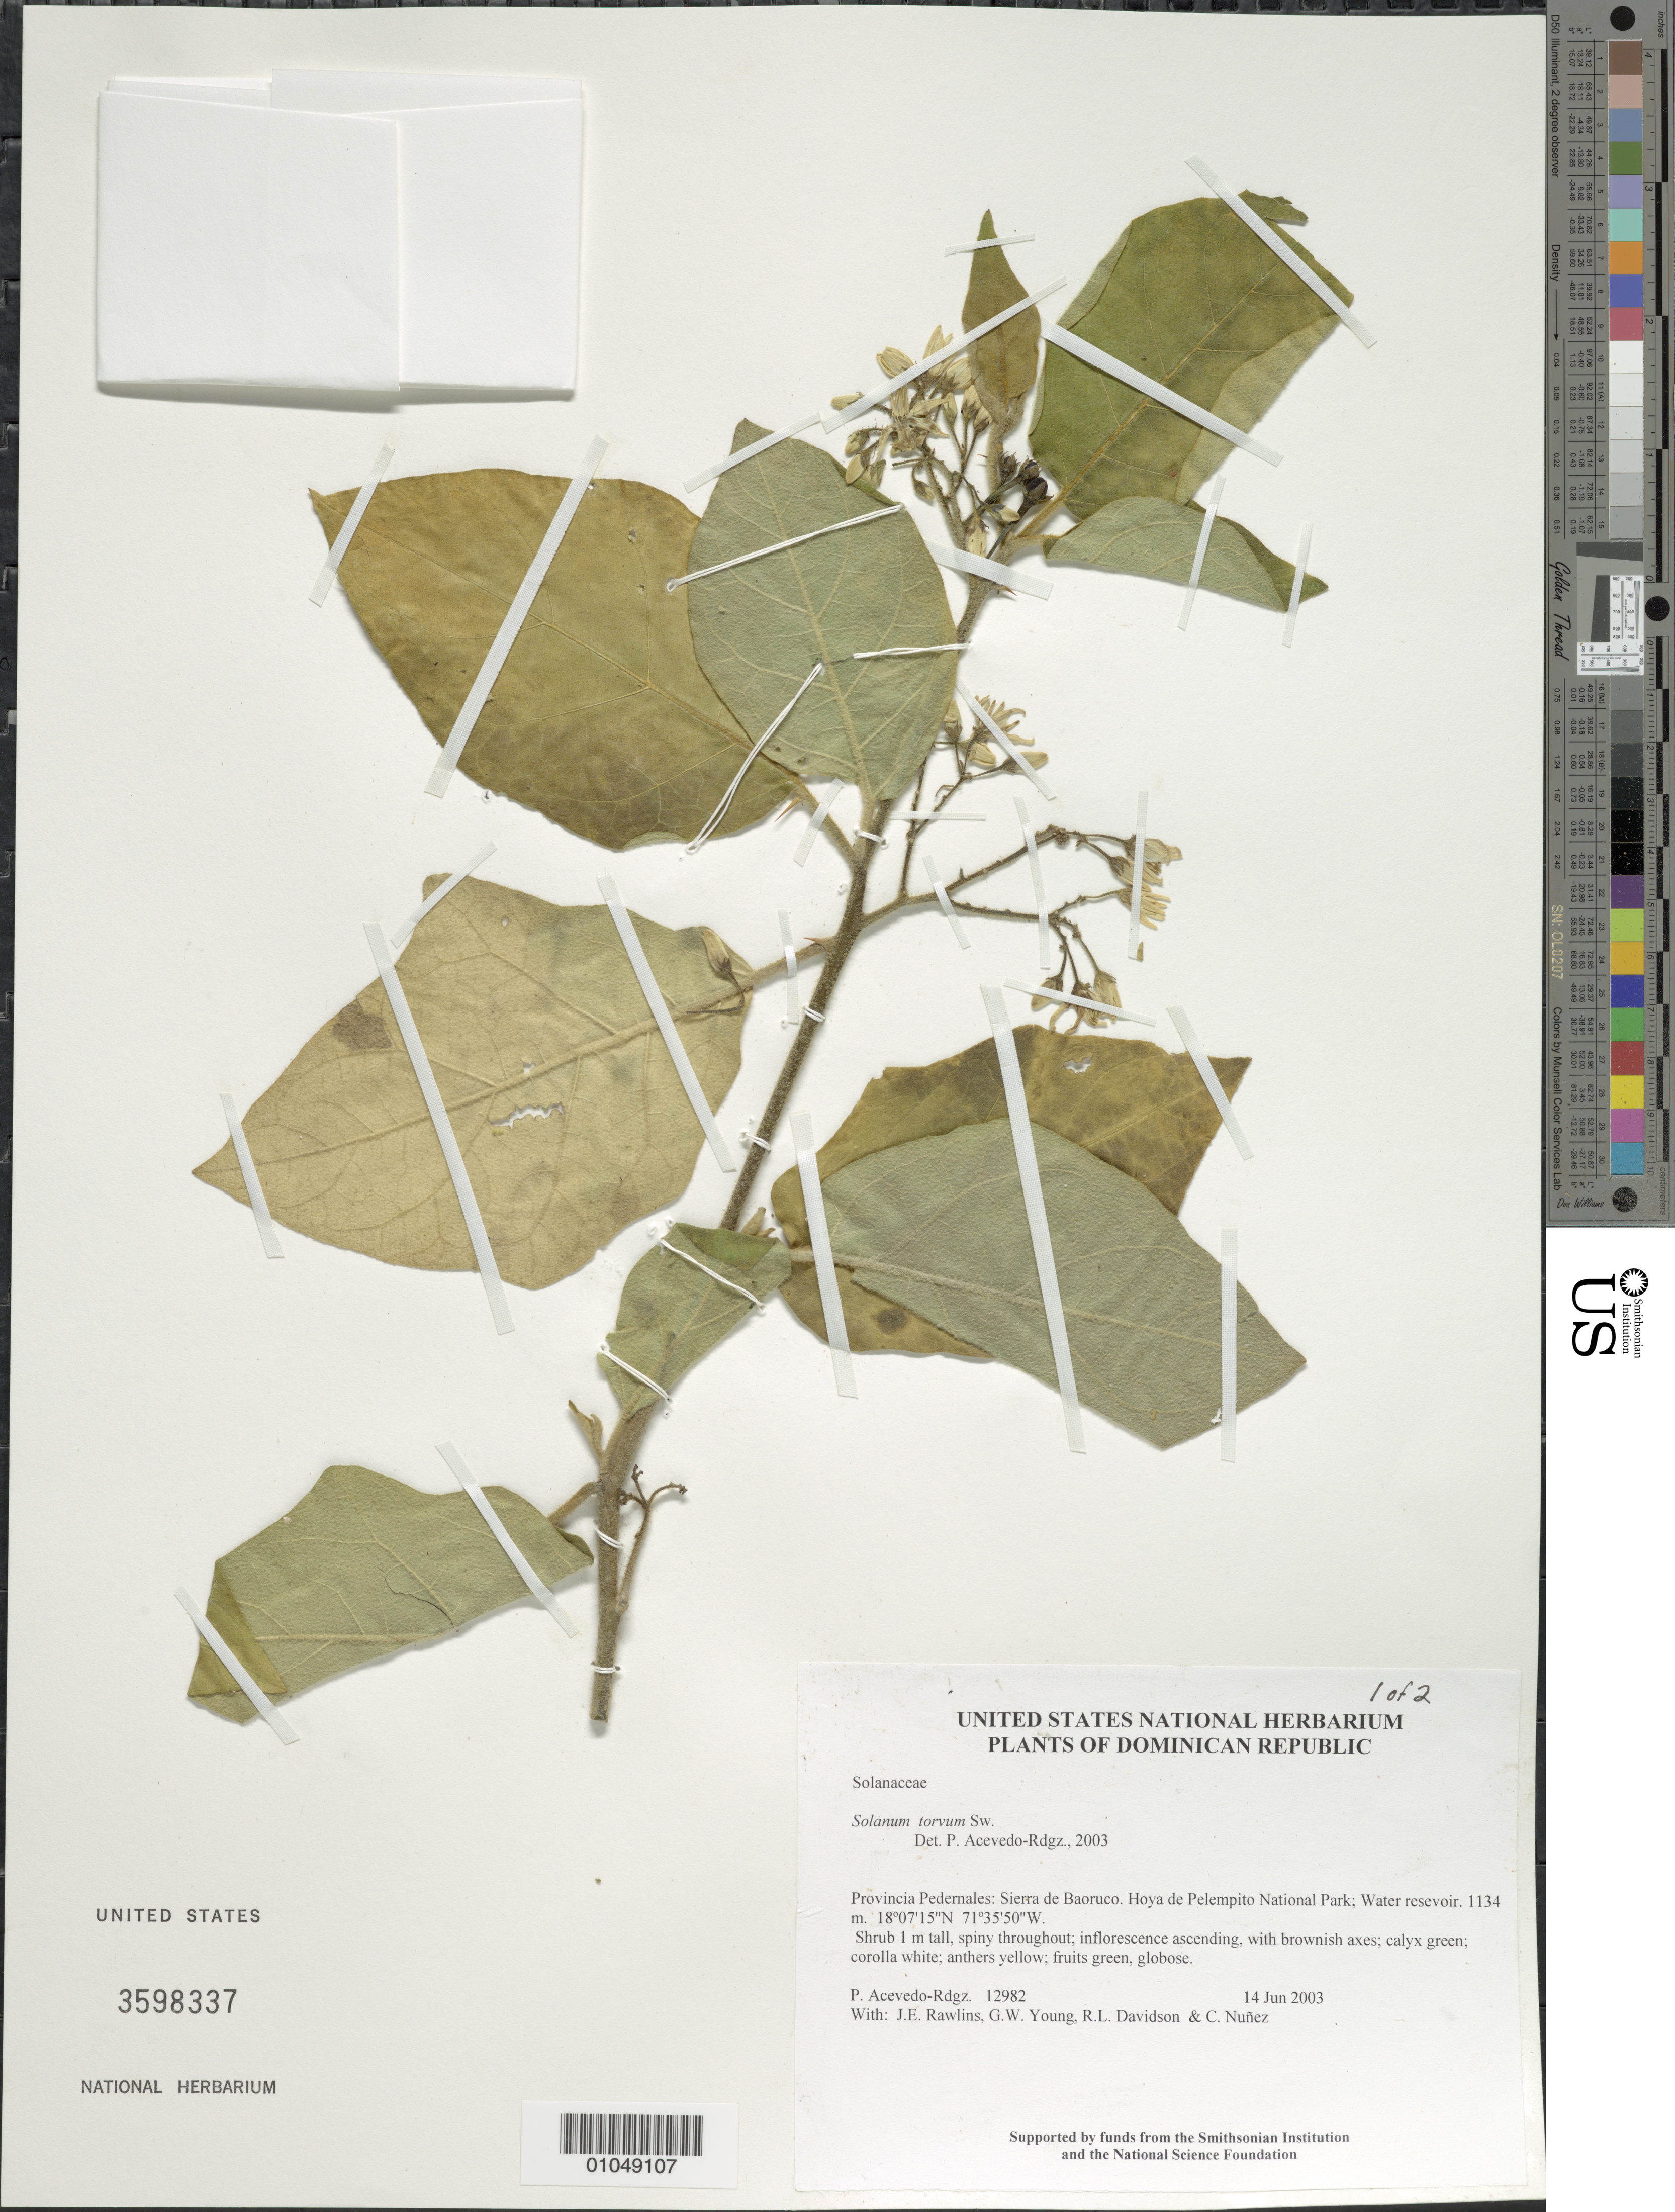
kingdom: Plantae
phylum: Tracheophyta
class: Magnoliopsida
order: Solanales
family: Solanaceae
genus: Solanum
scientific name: Solanum torvum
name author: Sw.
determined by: Acevedo-Rodríguez, P., (BOT), Smithsonian Institution - National Museum of Natural History (UNITED STATES)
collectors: P. Acevedo-Rodr., J. Rawlins, G. Young, R. Davidson & C. Nunez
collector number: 12982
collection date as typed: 14 Jun 2003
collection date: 2003-06-14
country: Dominican Republic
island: Hispaniola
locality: Provincia Pedernales: Sierra de Baoruco. Hoya de Pelempito National Park; Water reservoir.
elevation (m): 1134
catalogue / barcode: US 3598337